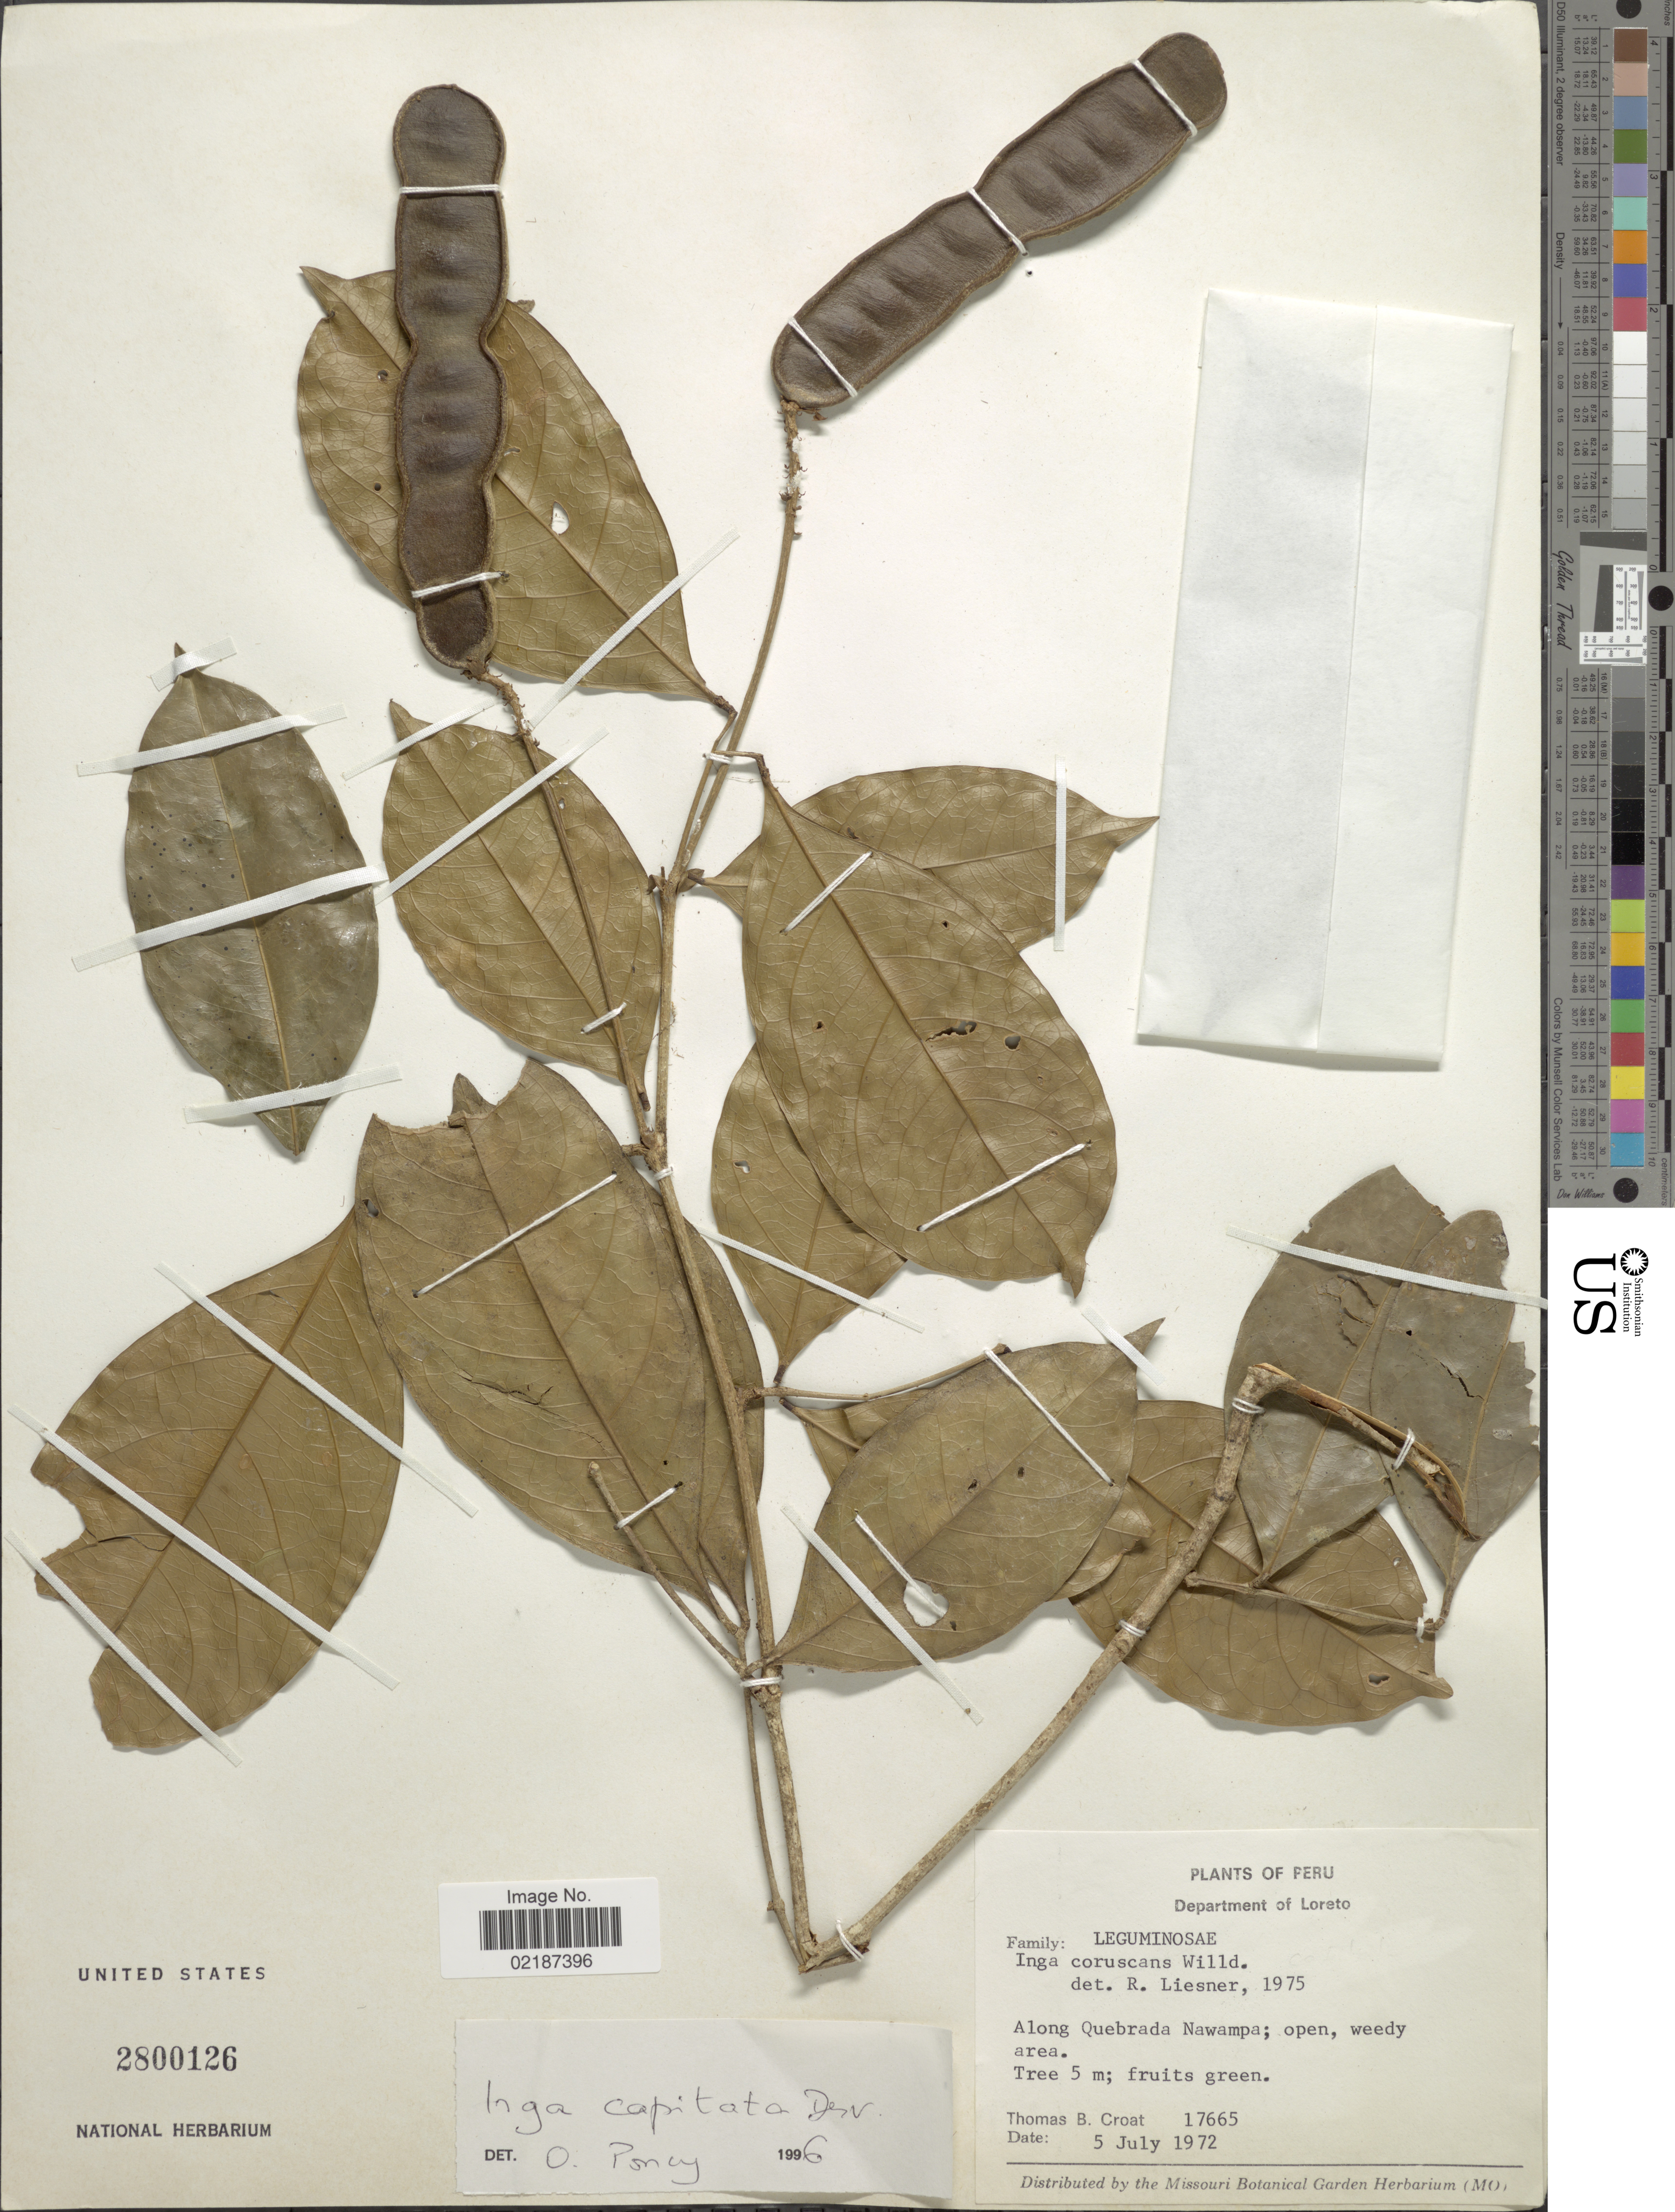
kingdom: Plantae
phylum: Tracheophyta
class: Magnoliopsida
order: Fabales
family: Fabaceae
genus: Inga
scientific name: Inga capitata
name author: Desv.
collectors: T. B. Croat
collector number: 17665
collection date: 1972-07-05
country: Peru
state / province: Loreto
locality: Along Quebrada Nawampa; open, weedy, area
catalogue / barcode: US 2800126